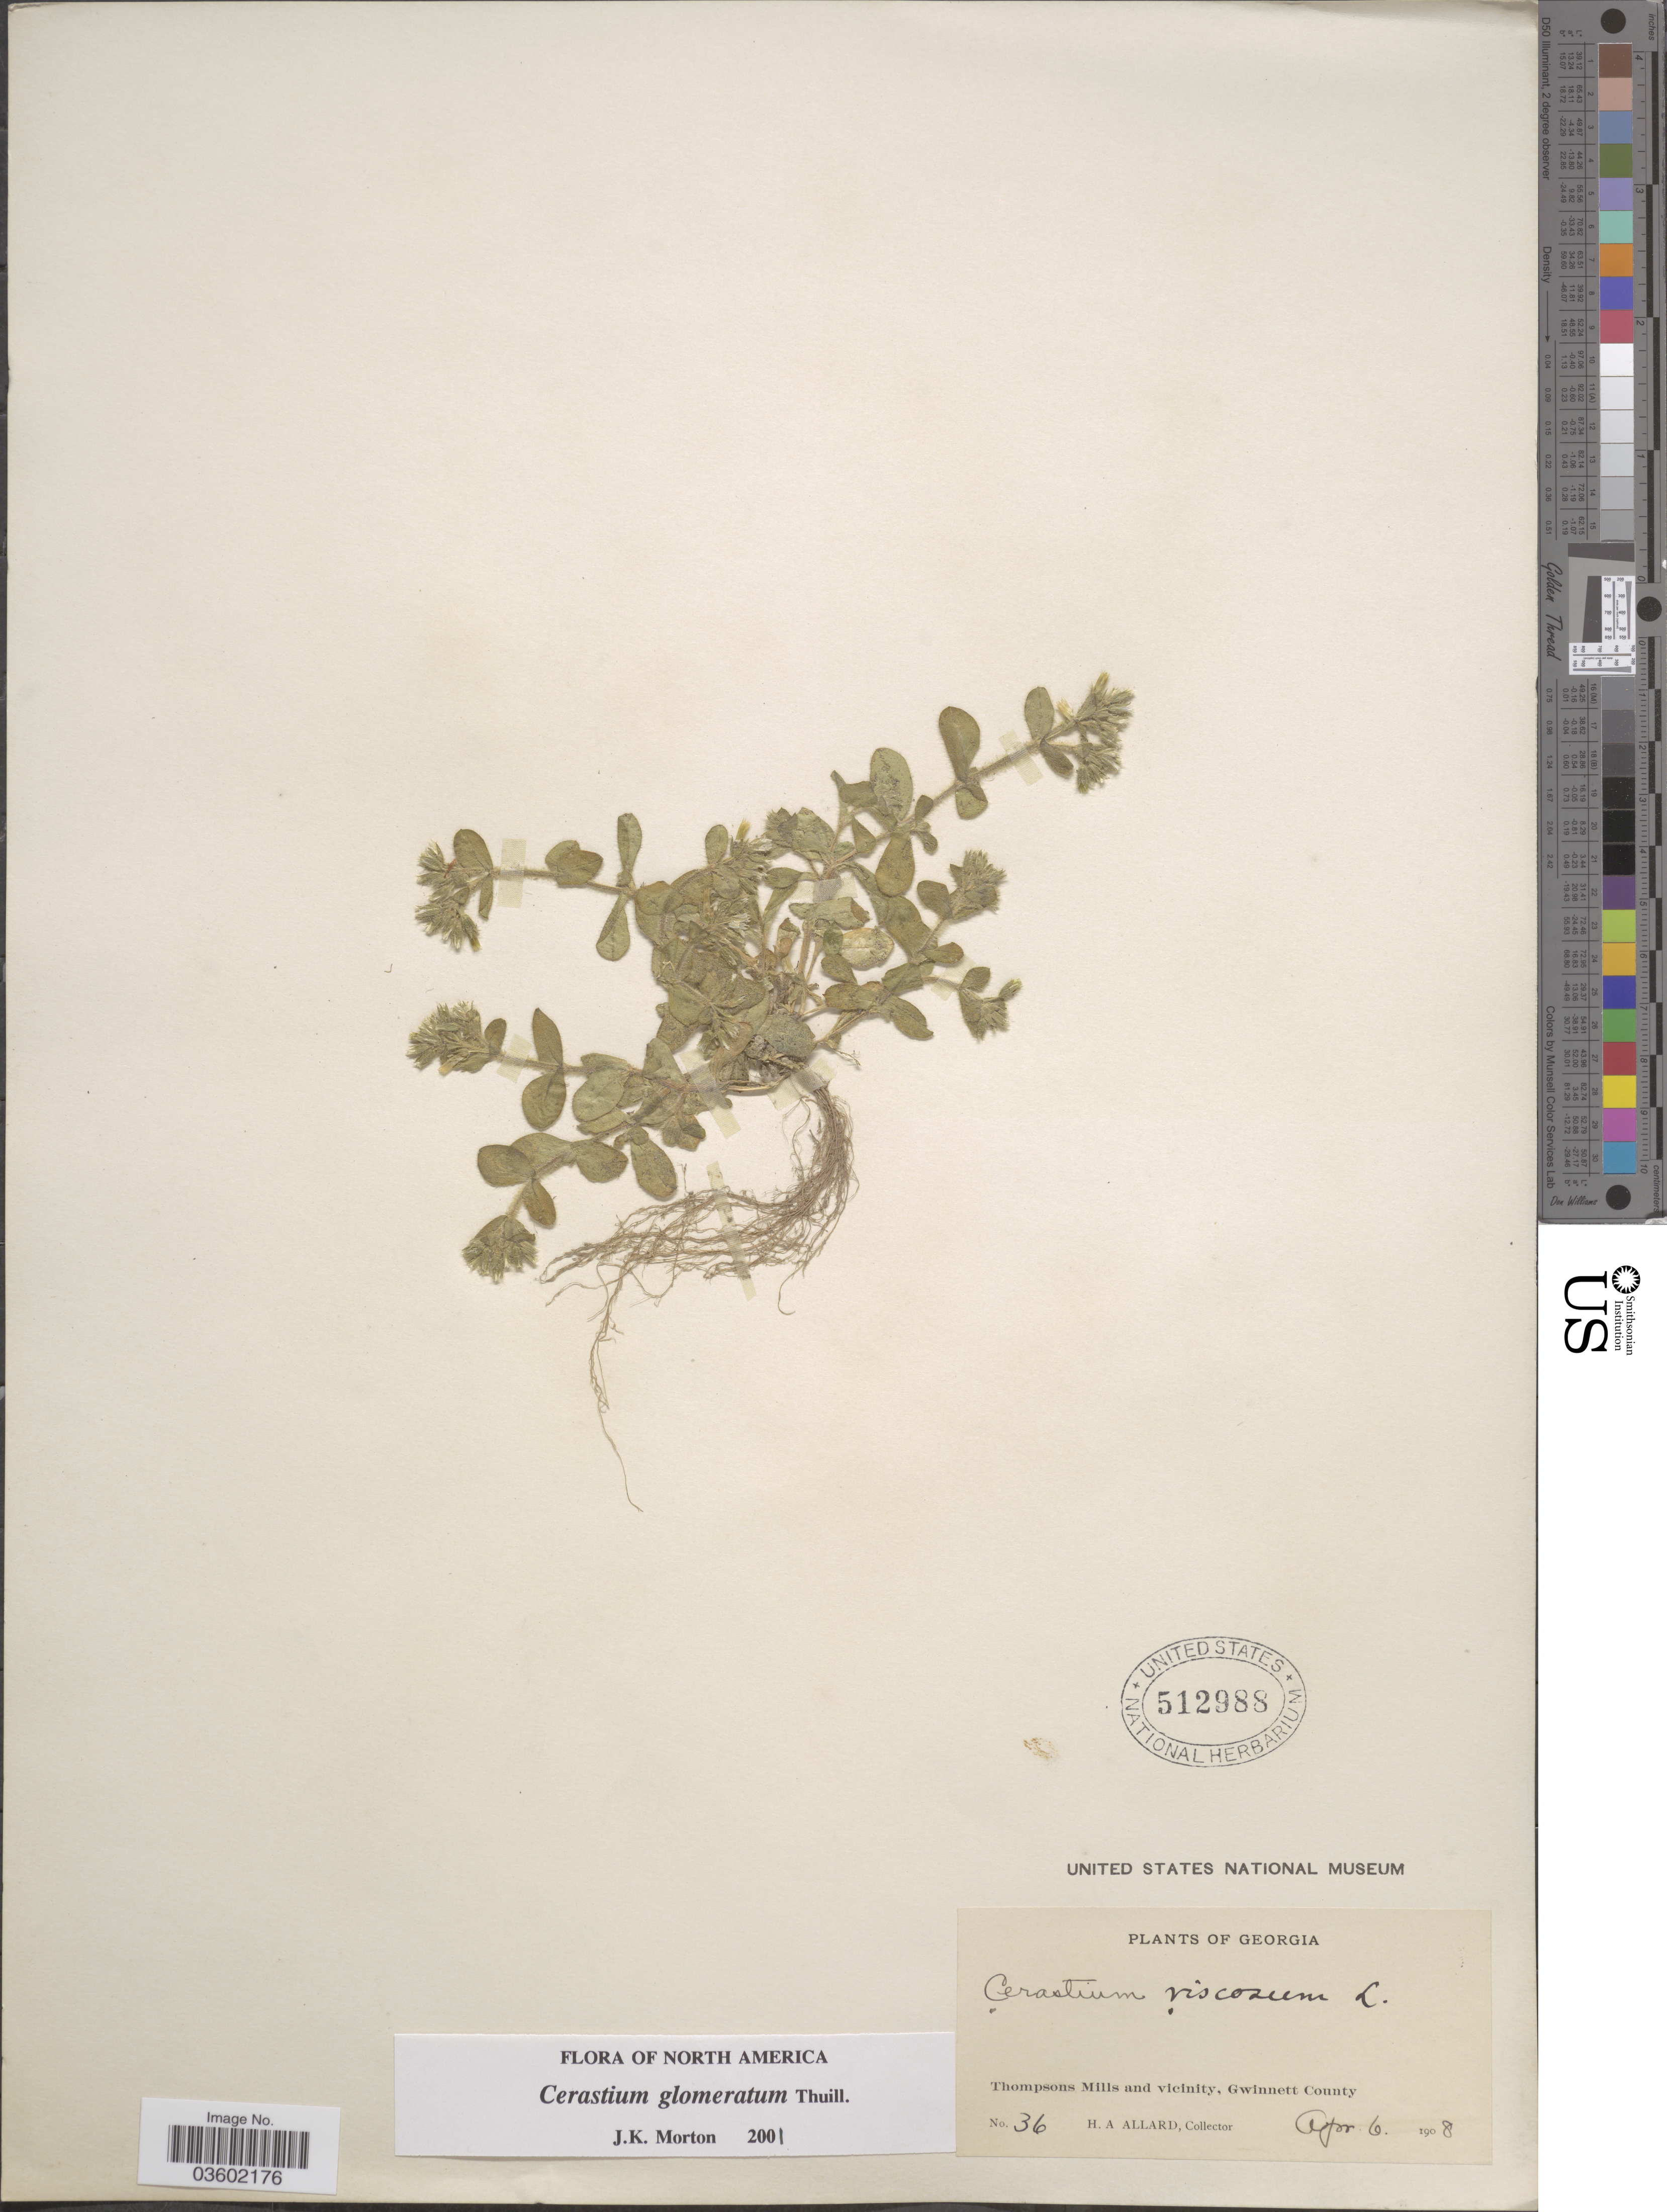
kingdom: Plantae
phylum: Tracheophyta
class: Magnoliopsida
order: Caryophyllales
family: Caryophyllaceae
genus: Cerastium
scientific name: Cerastium viscosum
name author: L.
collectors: H. A. Allard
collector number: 36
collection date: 1908-04-06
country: United States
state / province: Georgia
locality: Thompsons Mills and vicinity, Gwinnett County.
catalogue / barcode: US 512988